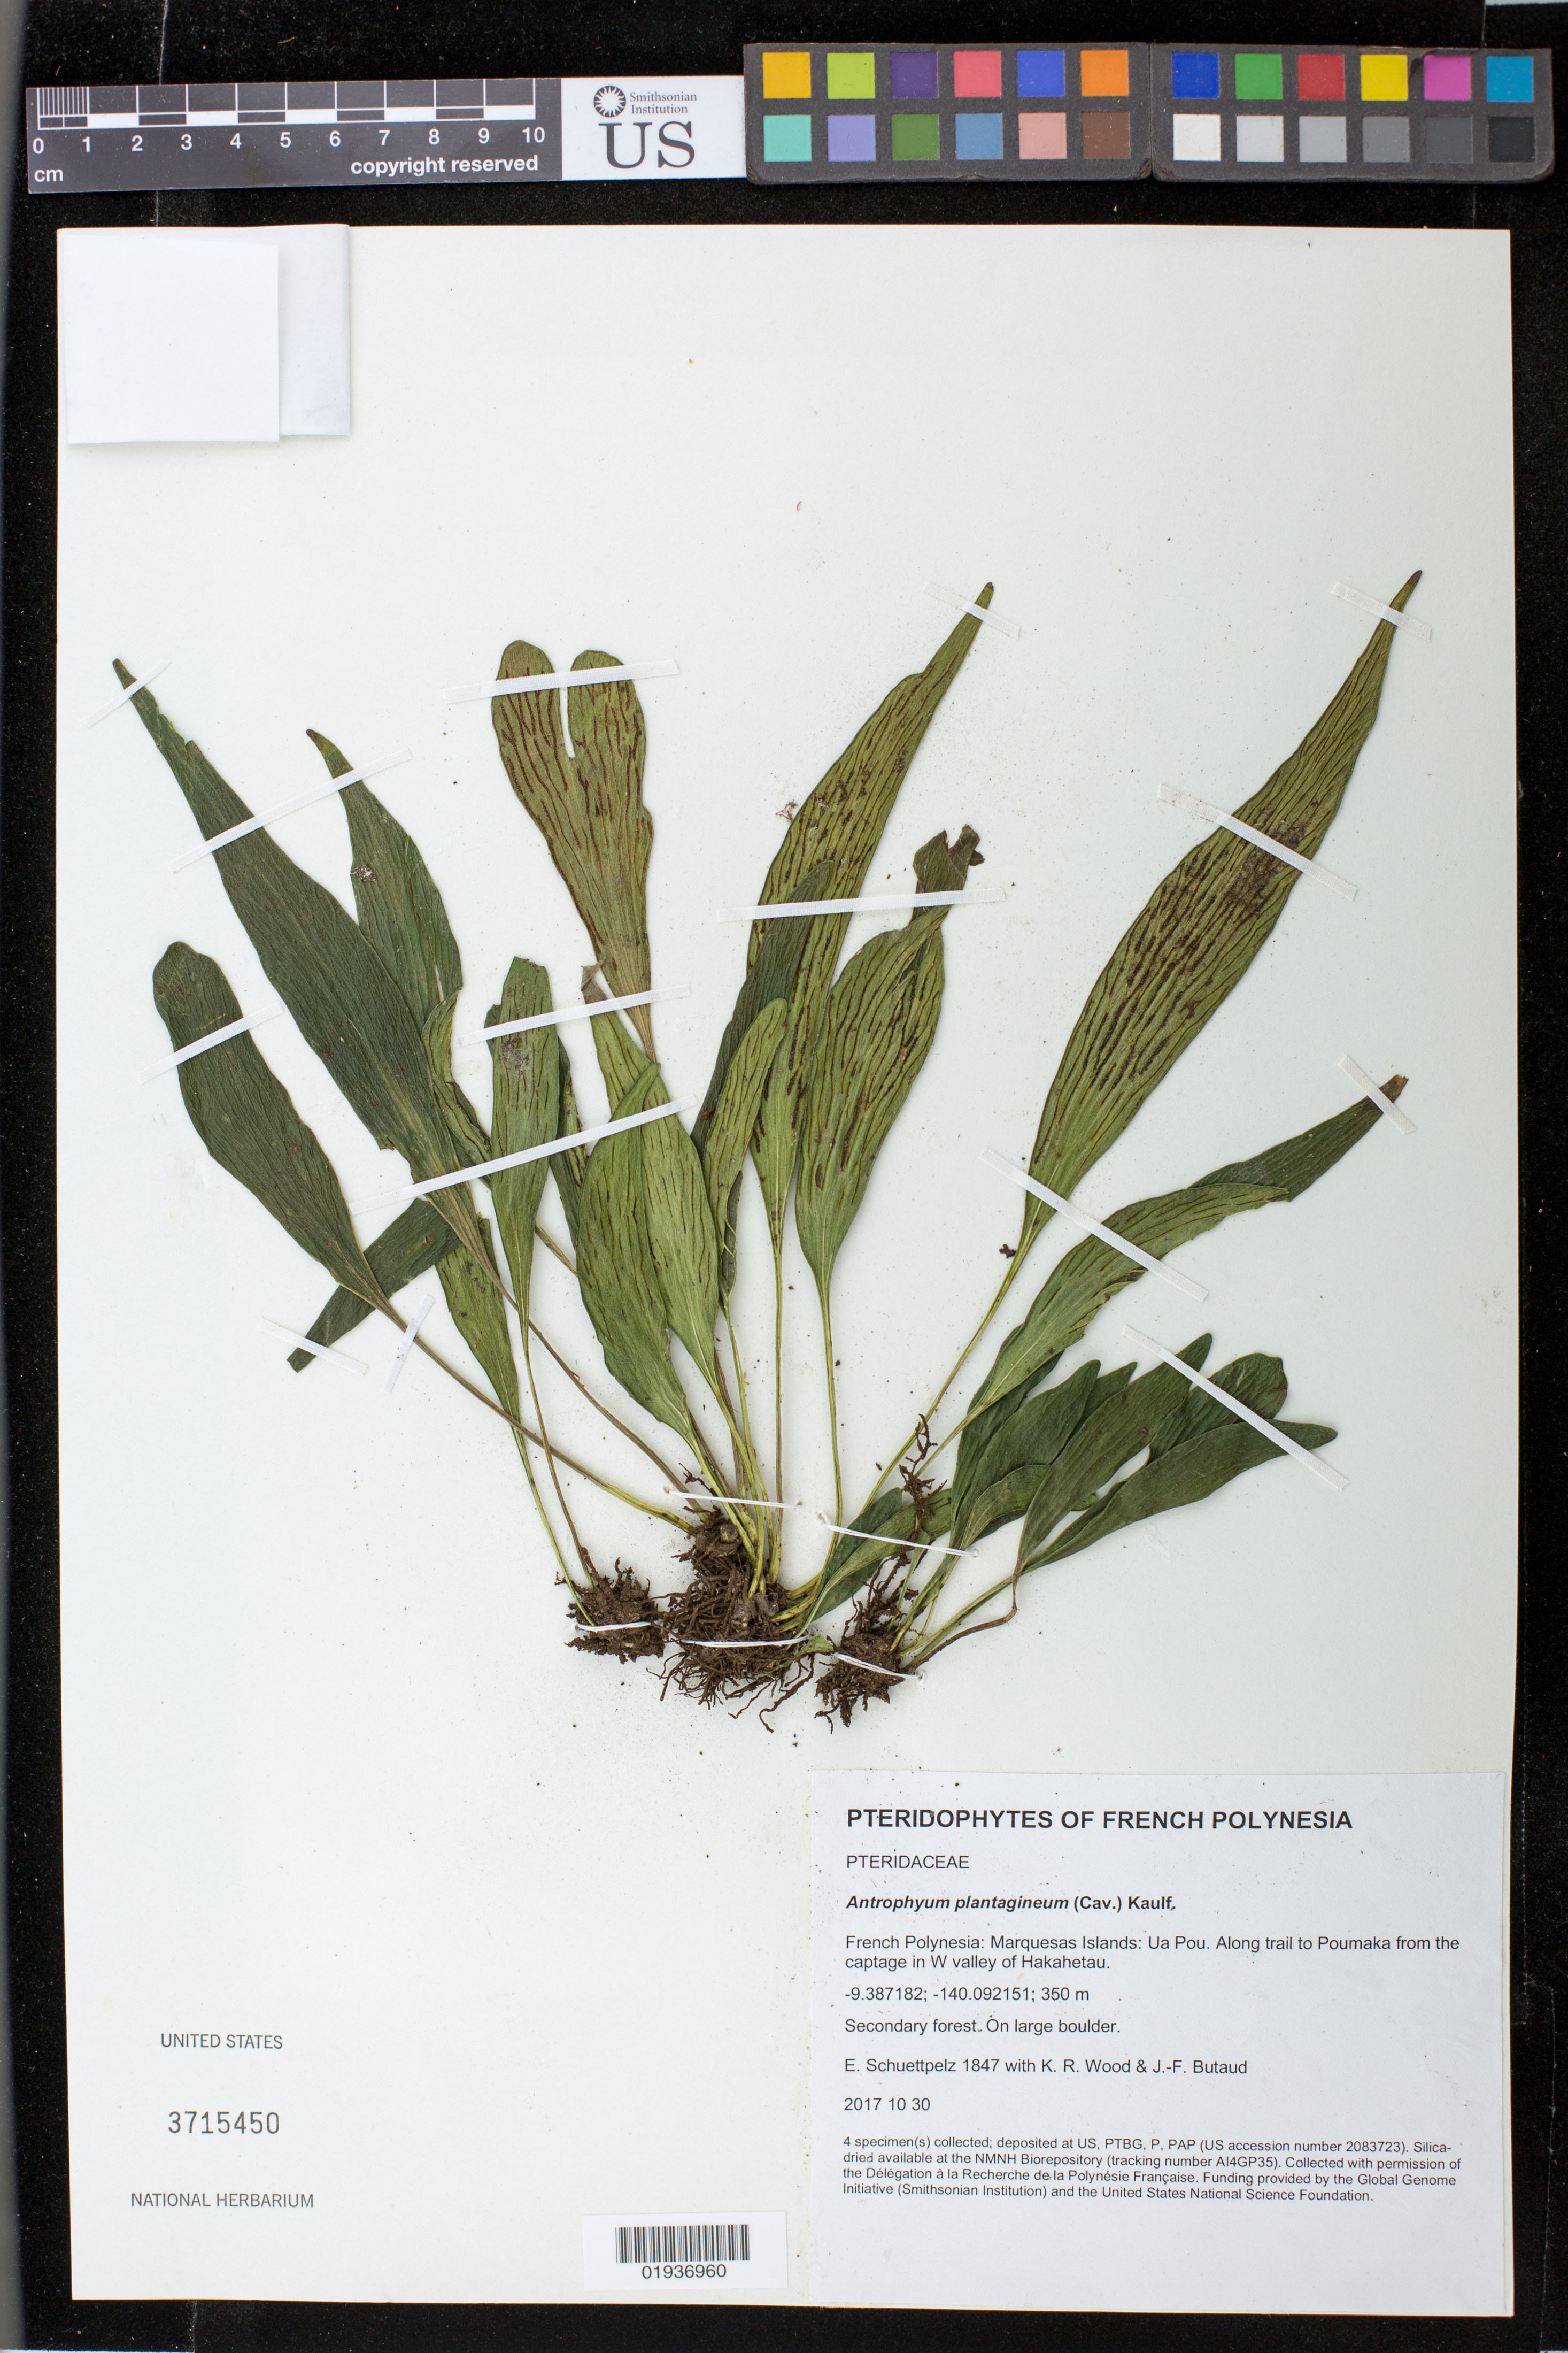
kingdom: Plantae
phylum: Tracheophyta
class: Polypodiopsida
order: Polypodiales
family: Pteridaceae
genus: Antrophyum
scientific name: Antrophyum plantagineum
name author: (Cav.) Kaulf.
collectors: E. Schuettpelz, K. R. Wood & J. -F. Butaud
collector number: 1847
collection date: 2017-10-30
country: French Polynesia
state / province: Marquesas Islands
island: Ua Pou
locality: Along trail to Poumaka from the captage in W valley of Hakahetau.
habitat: Secondary forest.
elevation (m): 350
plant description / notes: Collected with permission of the Délégation à la Recherche de la Polynésie Française. Funding provided by the Global Genome Initiative (Smithsonian Institution) and the United States National Science Foundation. Silica dried tissue stored at AI4GP35 in the NMNH Biorepository, Smithsonian Institution.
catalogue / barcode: US 3715450